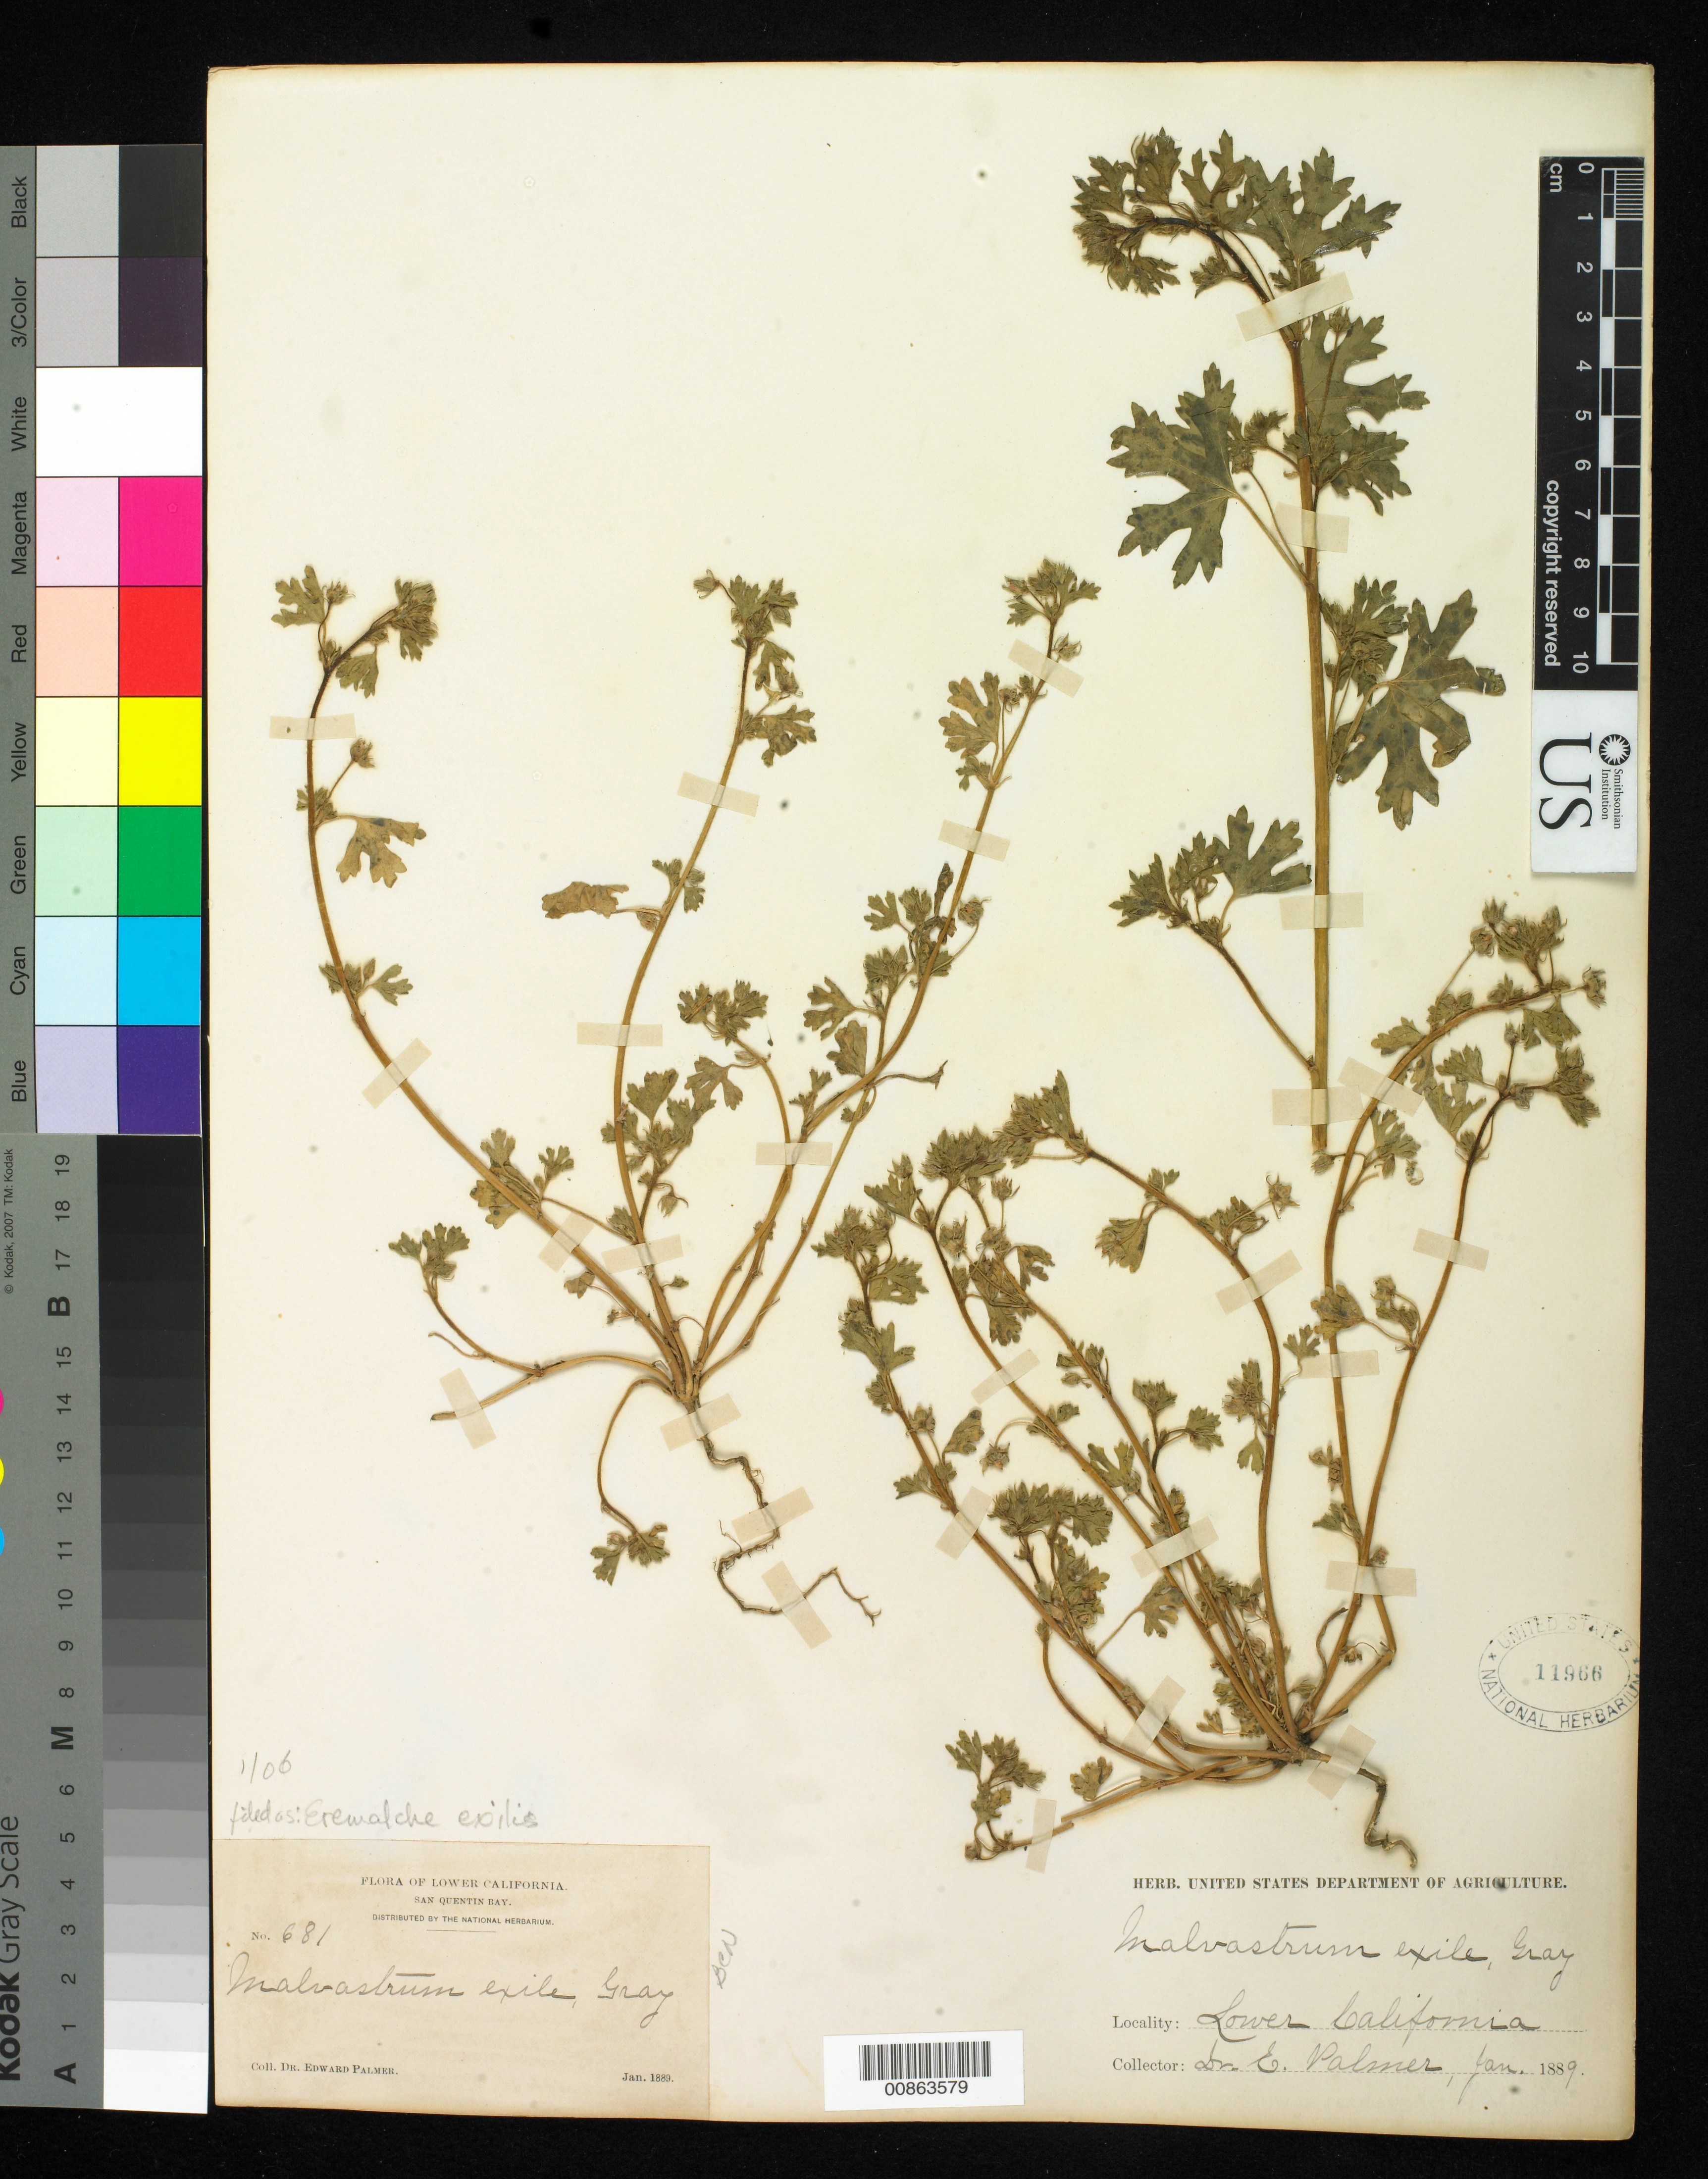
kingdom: Plantae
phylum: Tracheophyta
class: Magnoliopsida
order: Malvales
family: Malvaceae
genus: Eremalche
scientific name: Eremalche exilis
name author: (A. Gray) Greene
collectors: E. Palmer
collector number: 681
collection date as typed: Jan 1889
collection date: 1889-01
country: Mexico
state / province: Baja California Norte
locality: San Quentin Bay, Baja California.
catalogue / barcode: US 11966